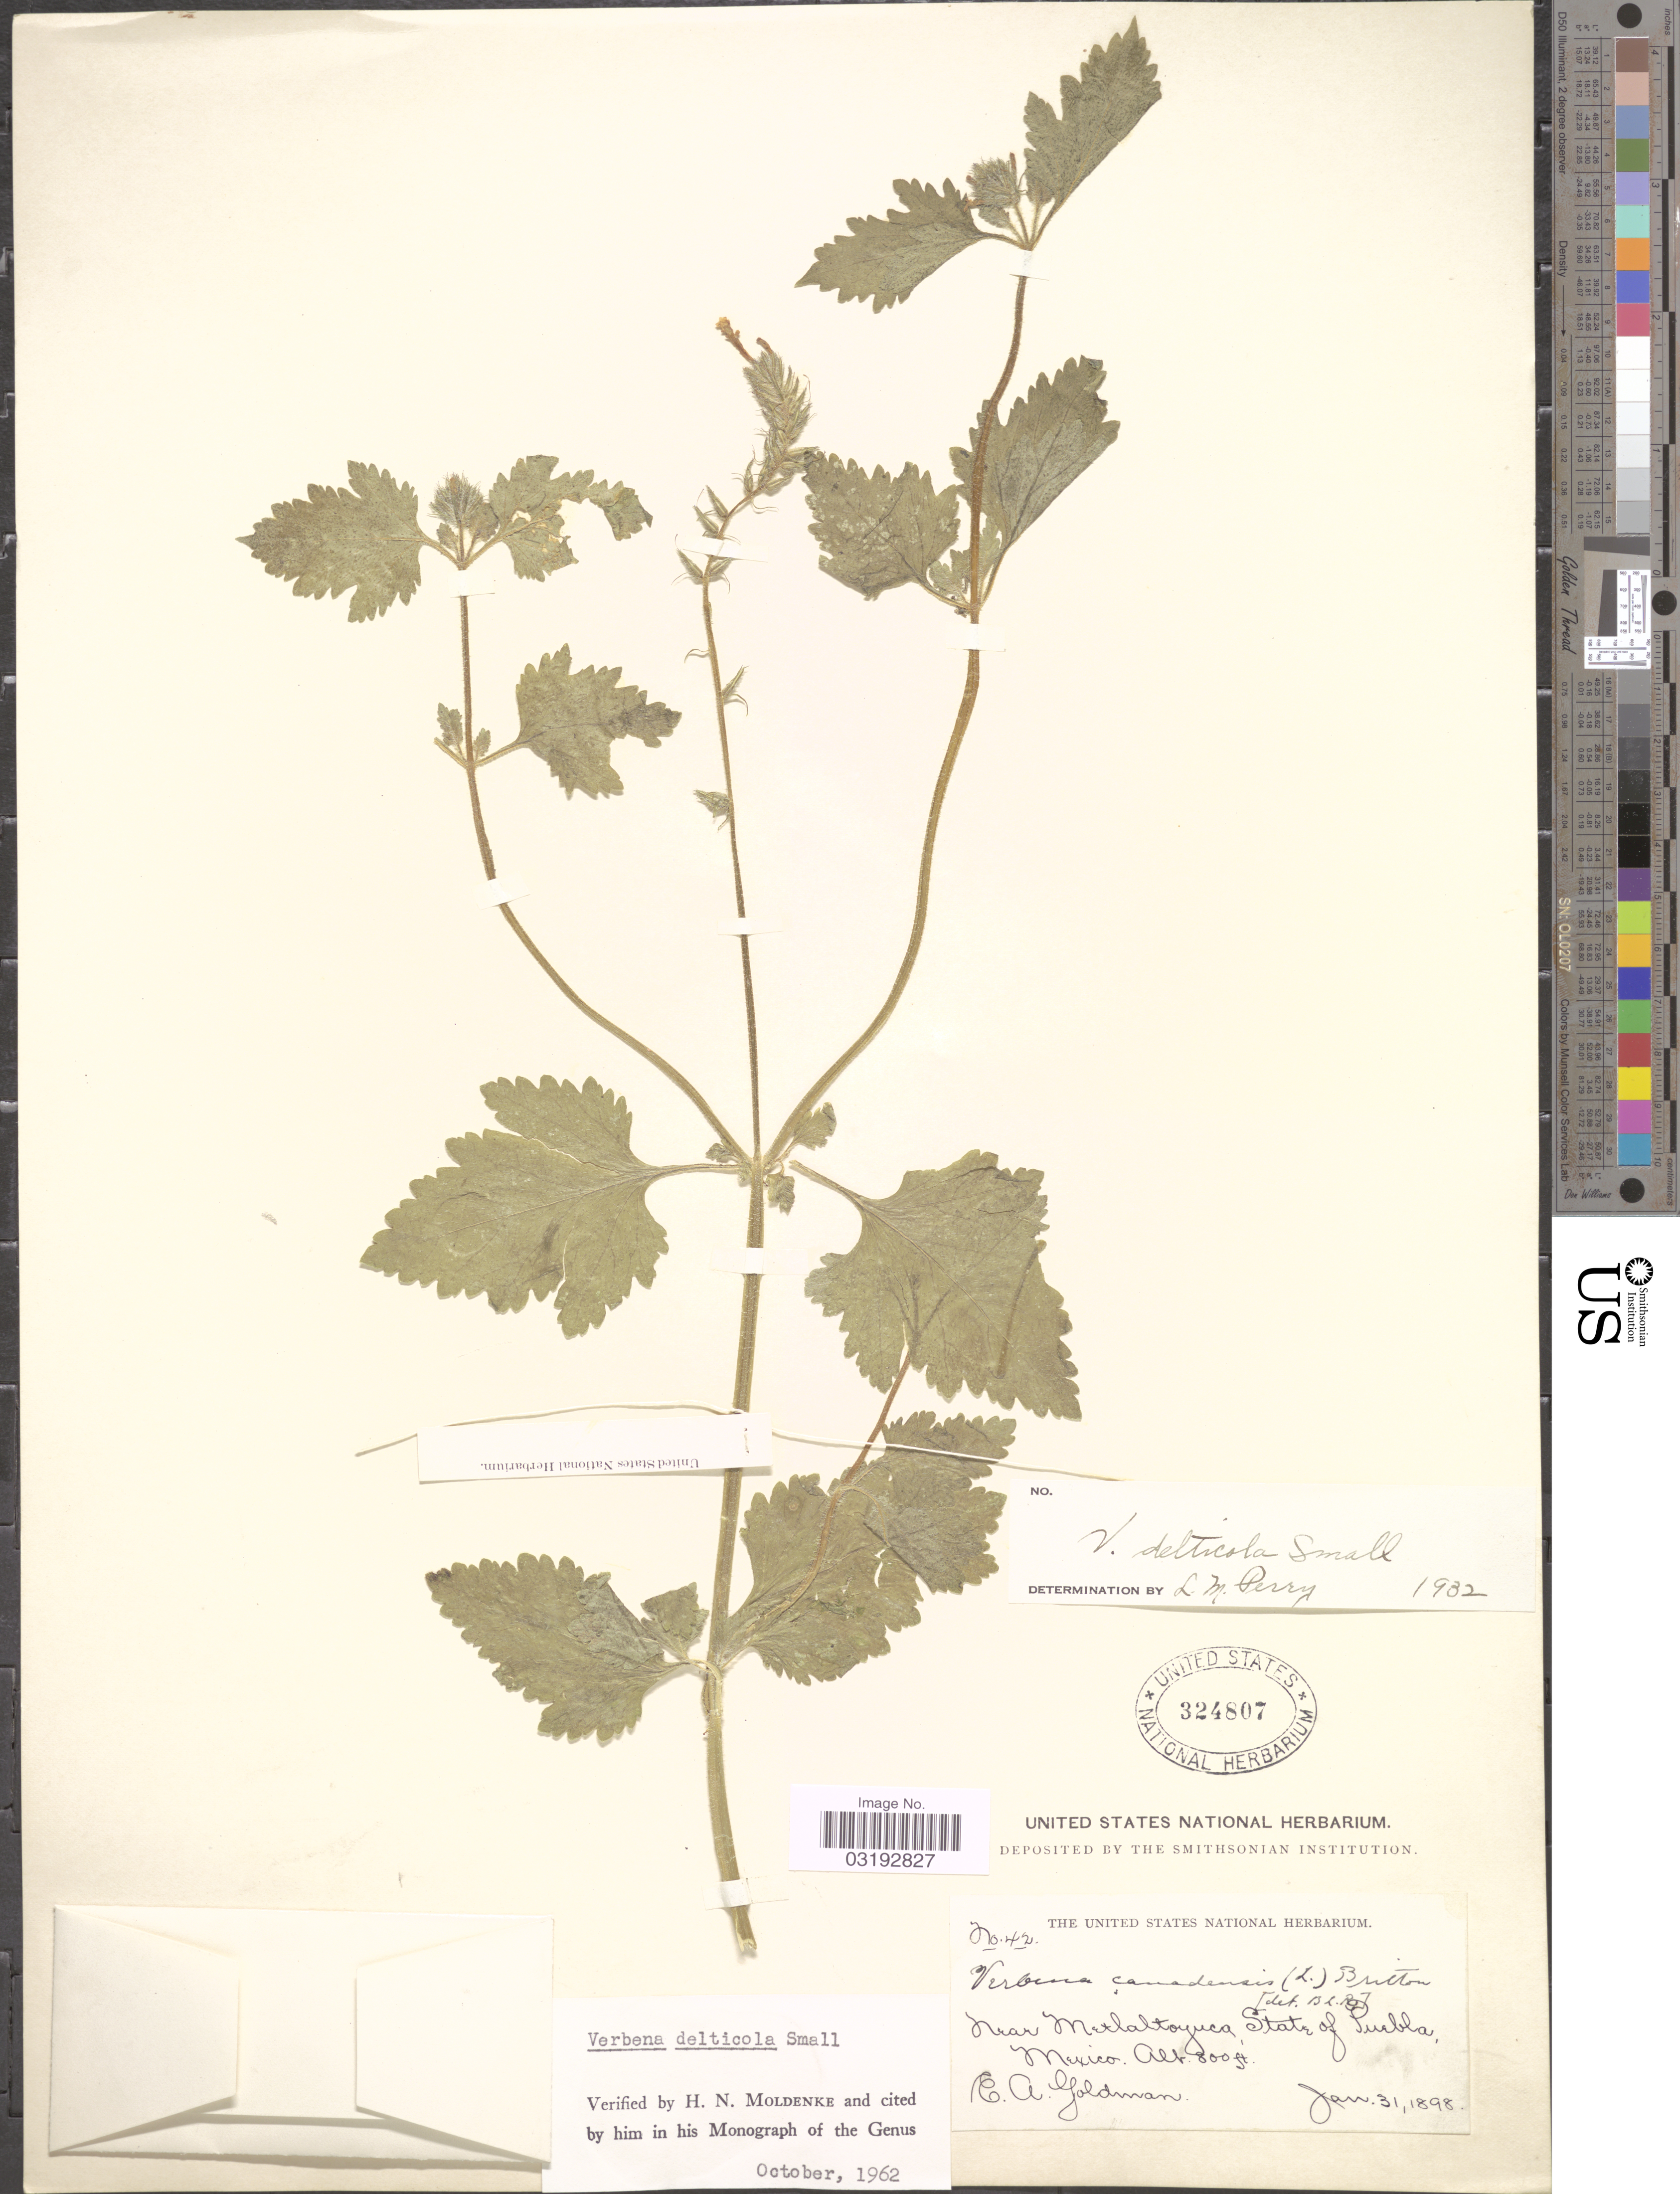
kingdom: Plantae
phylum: Tracheophyta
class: Magnoliopsida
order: Lamiales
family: Verbenaceae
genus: Verbena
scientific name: Verbena delticola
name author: Small ex Perry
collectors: E. A. Goldman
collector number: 42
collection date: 1898-01-31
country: Mexico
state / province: Puebla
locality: Near Metlaltoyuca.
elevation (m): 244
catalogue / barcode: US 324807